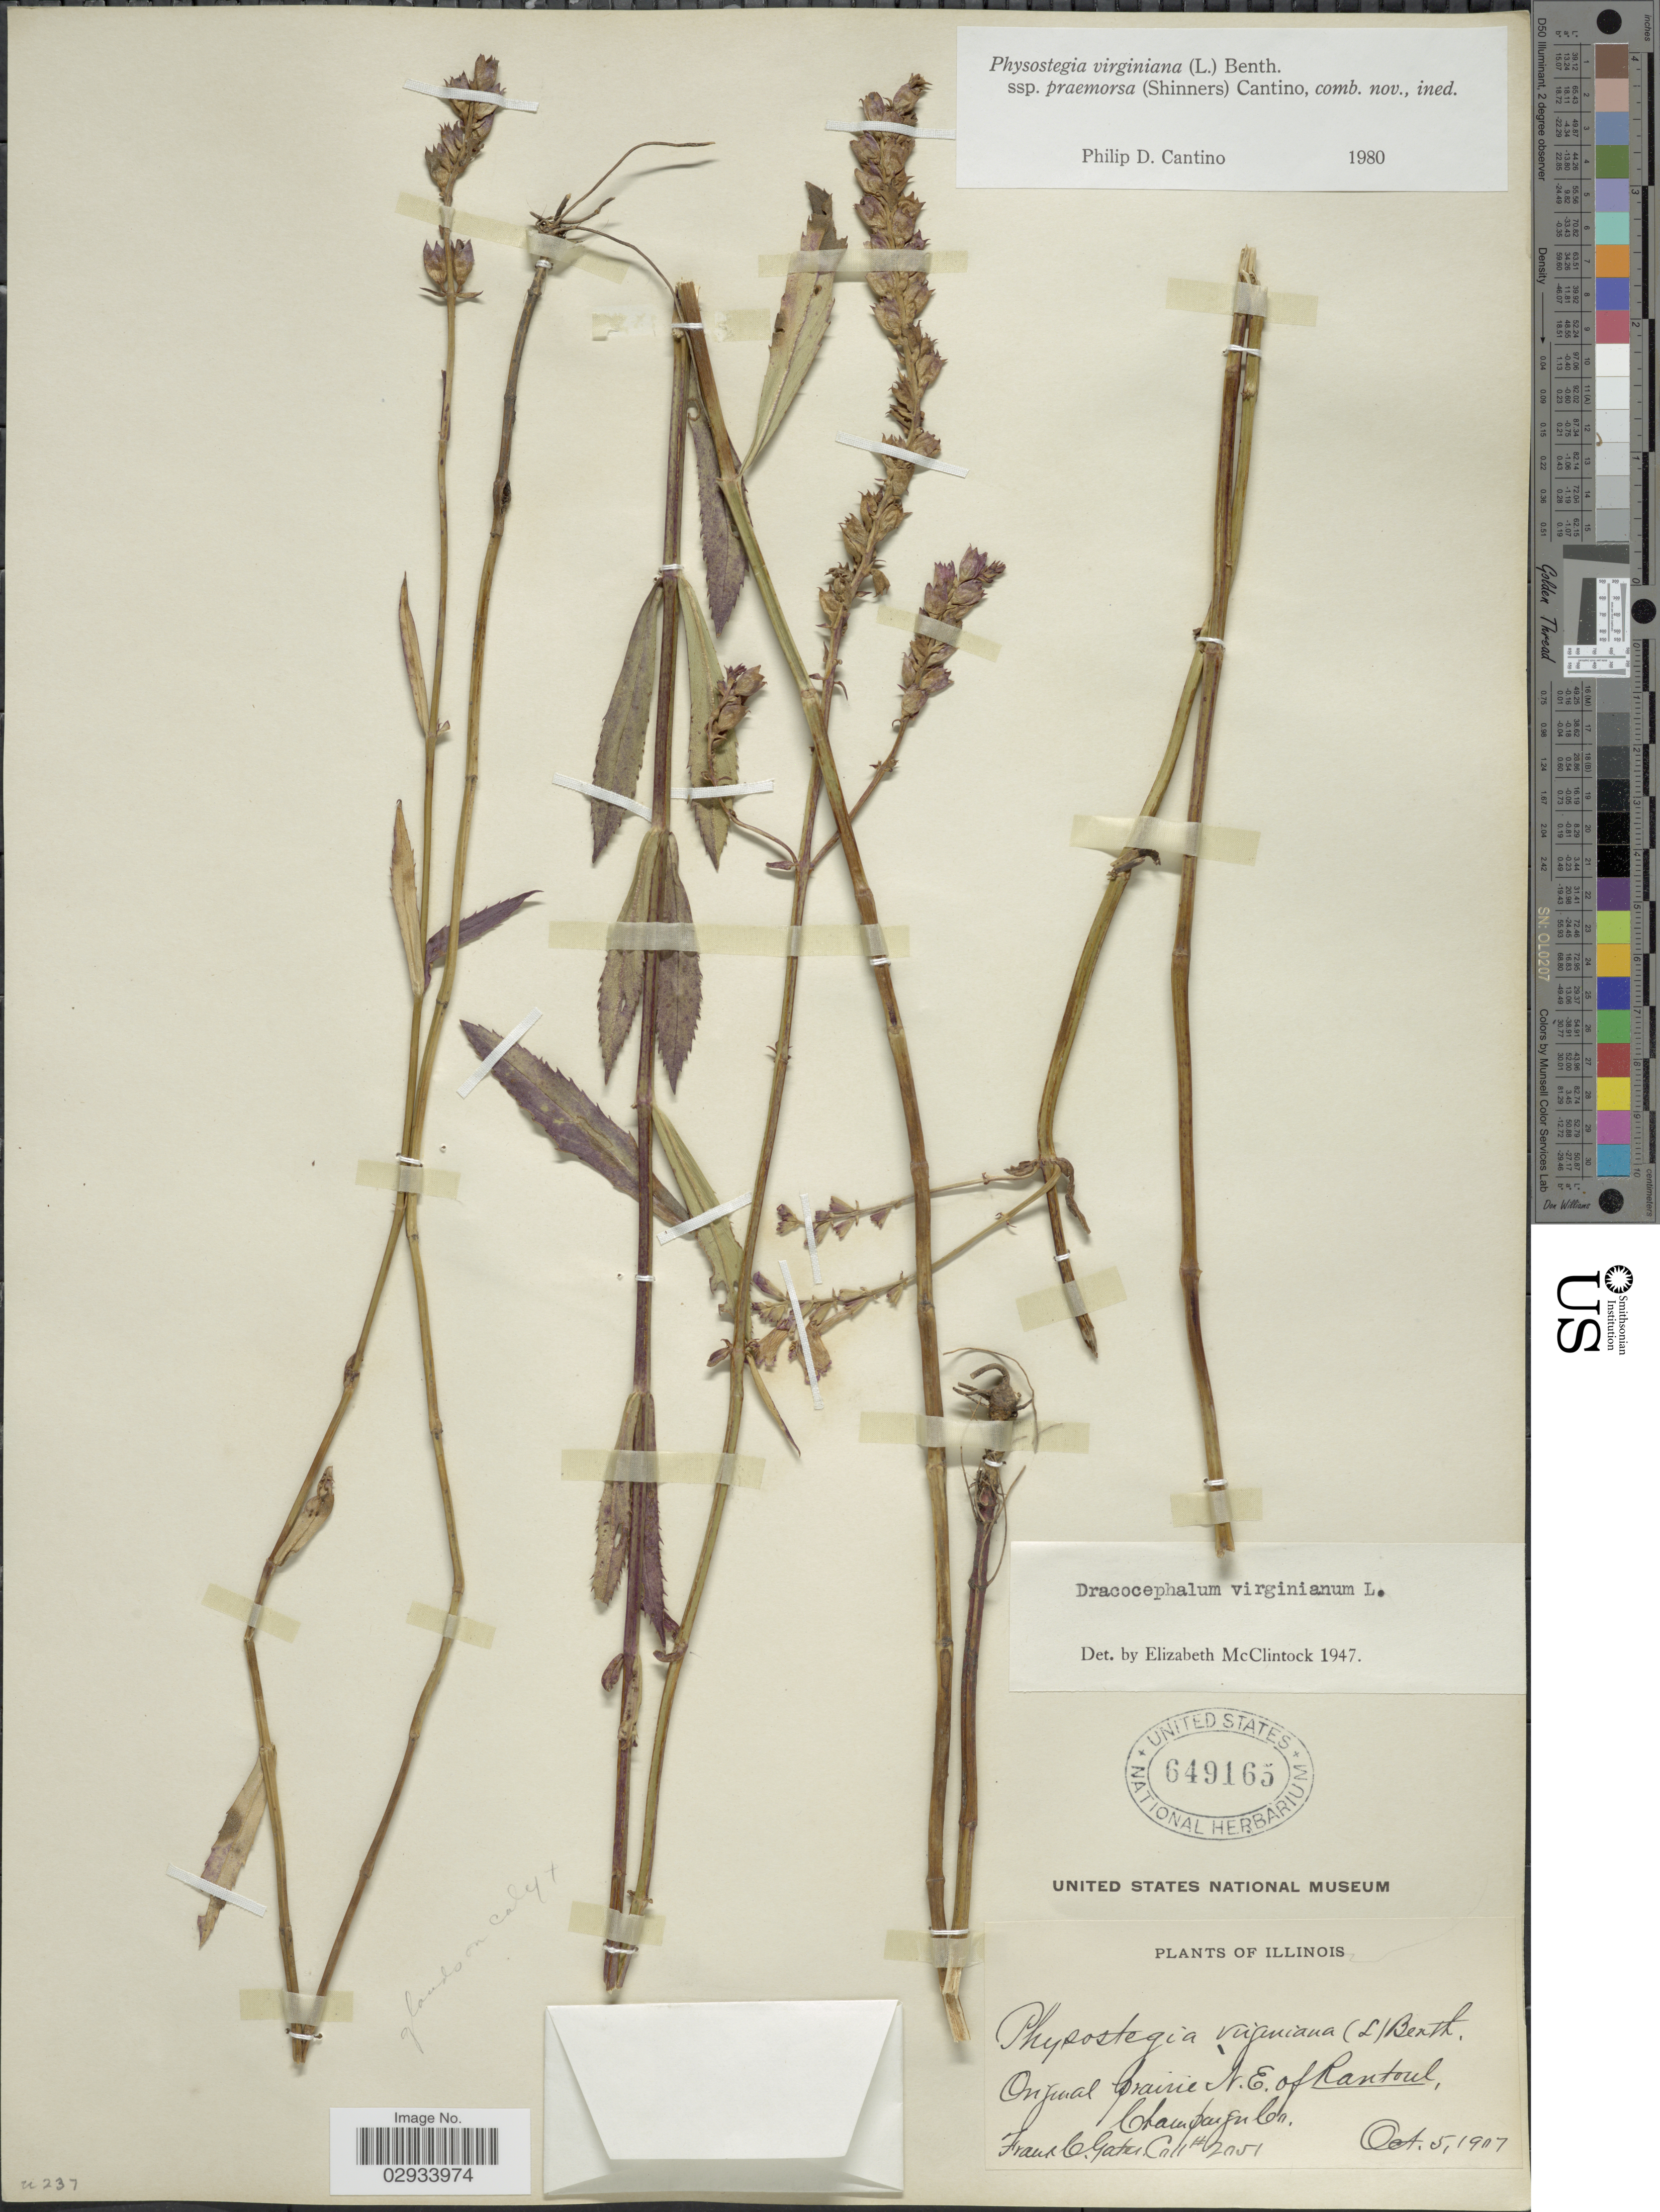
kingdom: Plantae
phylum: Tracheophyta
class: Magnoliopsida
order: Lamiales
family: Lamiaceae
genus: Physostegia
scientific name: Physostegia virginiana subsp. praemorsa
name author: (Shinners) P.D. Cantino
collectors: F. C. Gates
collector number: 2051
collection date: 1907-10-05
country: United States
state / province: Illinois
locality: N.E. of Rantoul, Champaign Co.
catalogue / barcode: US 649165